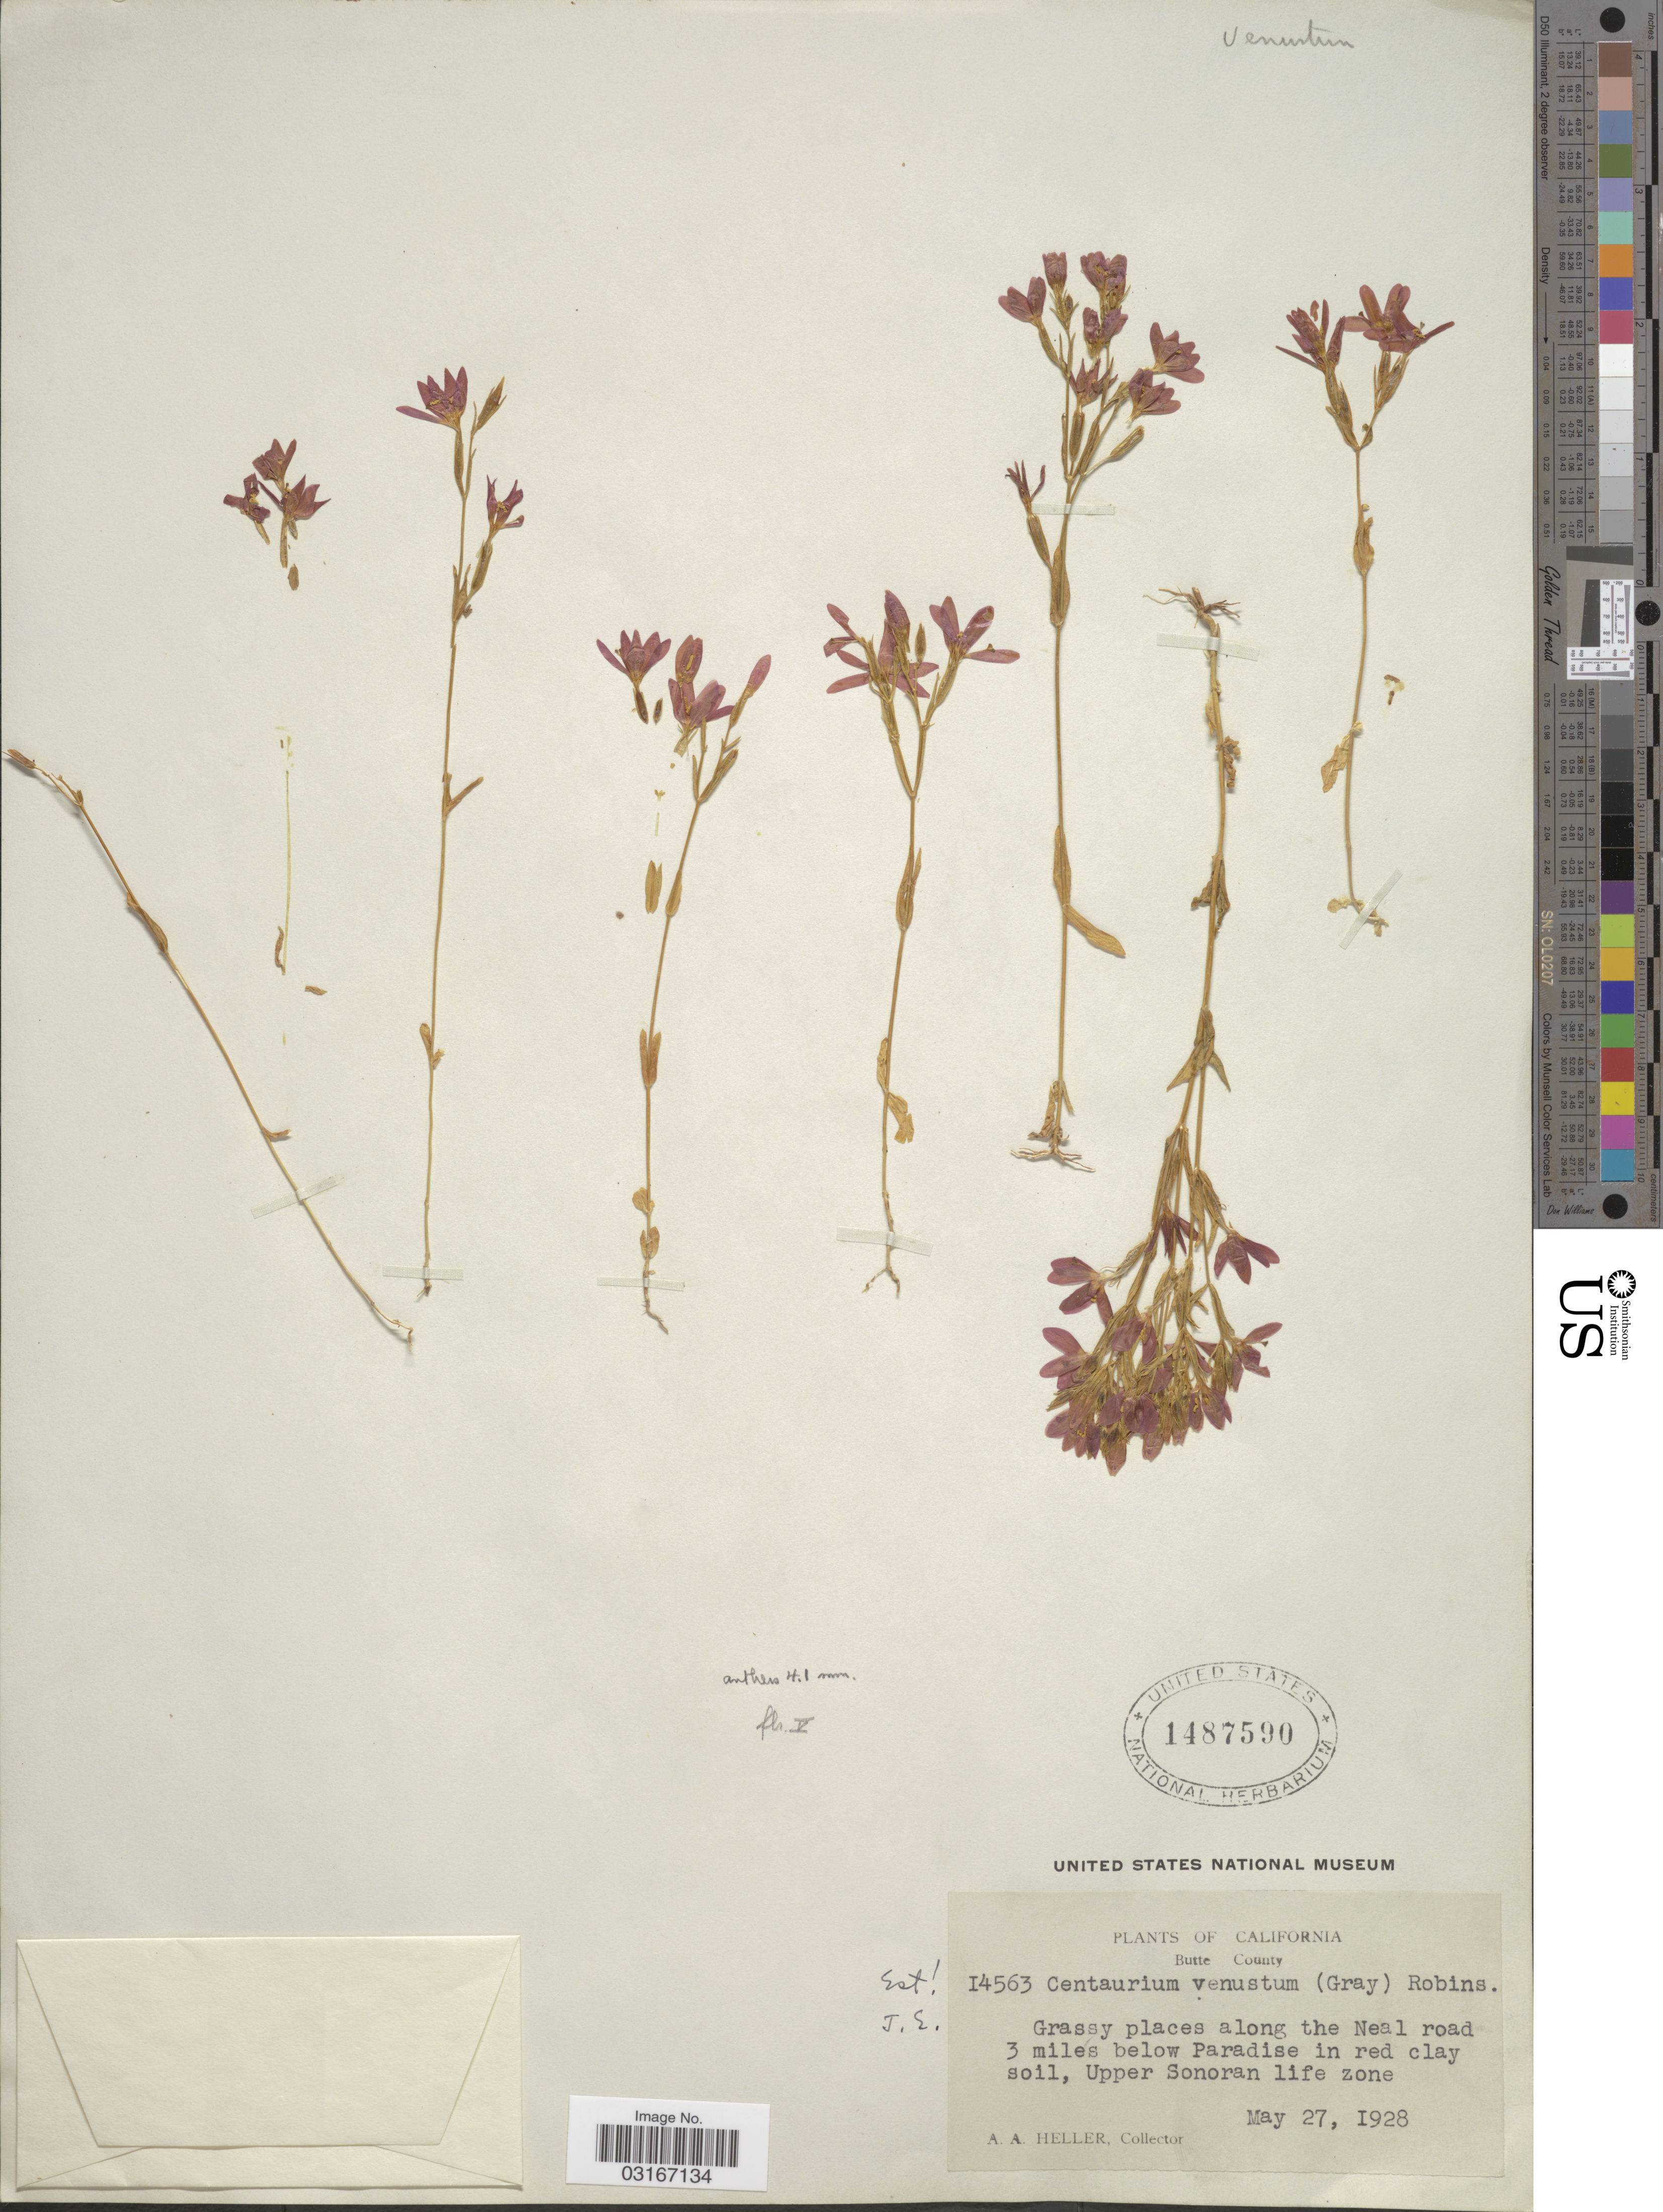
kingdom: Plantae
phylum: Tracheophyta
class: Magnoliopsida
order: Gentianales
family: Gentianaceae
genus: Centaurium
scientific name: Centaurium venustum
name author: (A. Gray) B.L. Rob.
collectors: A. A. Heller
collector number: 14563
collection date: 1928-05-27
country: United States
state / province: California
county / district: Butte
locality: Butte County. Grassy places along the Neal road 3 miles below Paradise in red clay soil, Upper Sonoran life zone.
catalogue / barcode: US 1487590